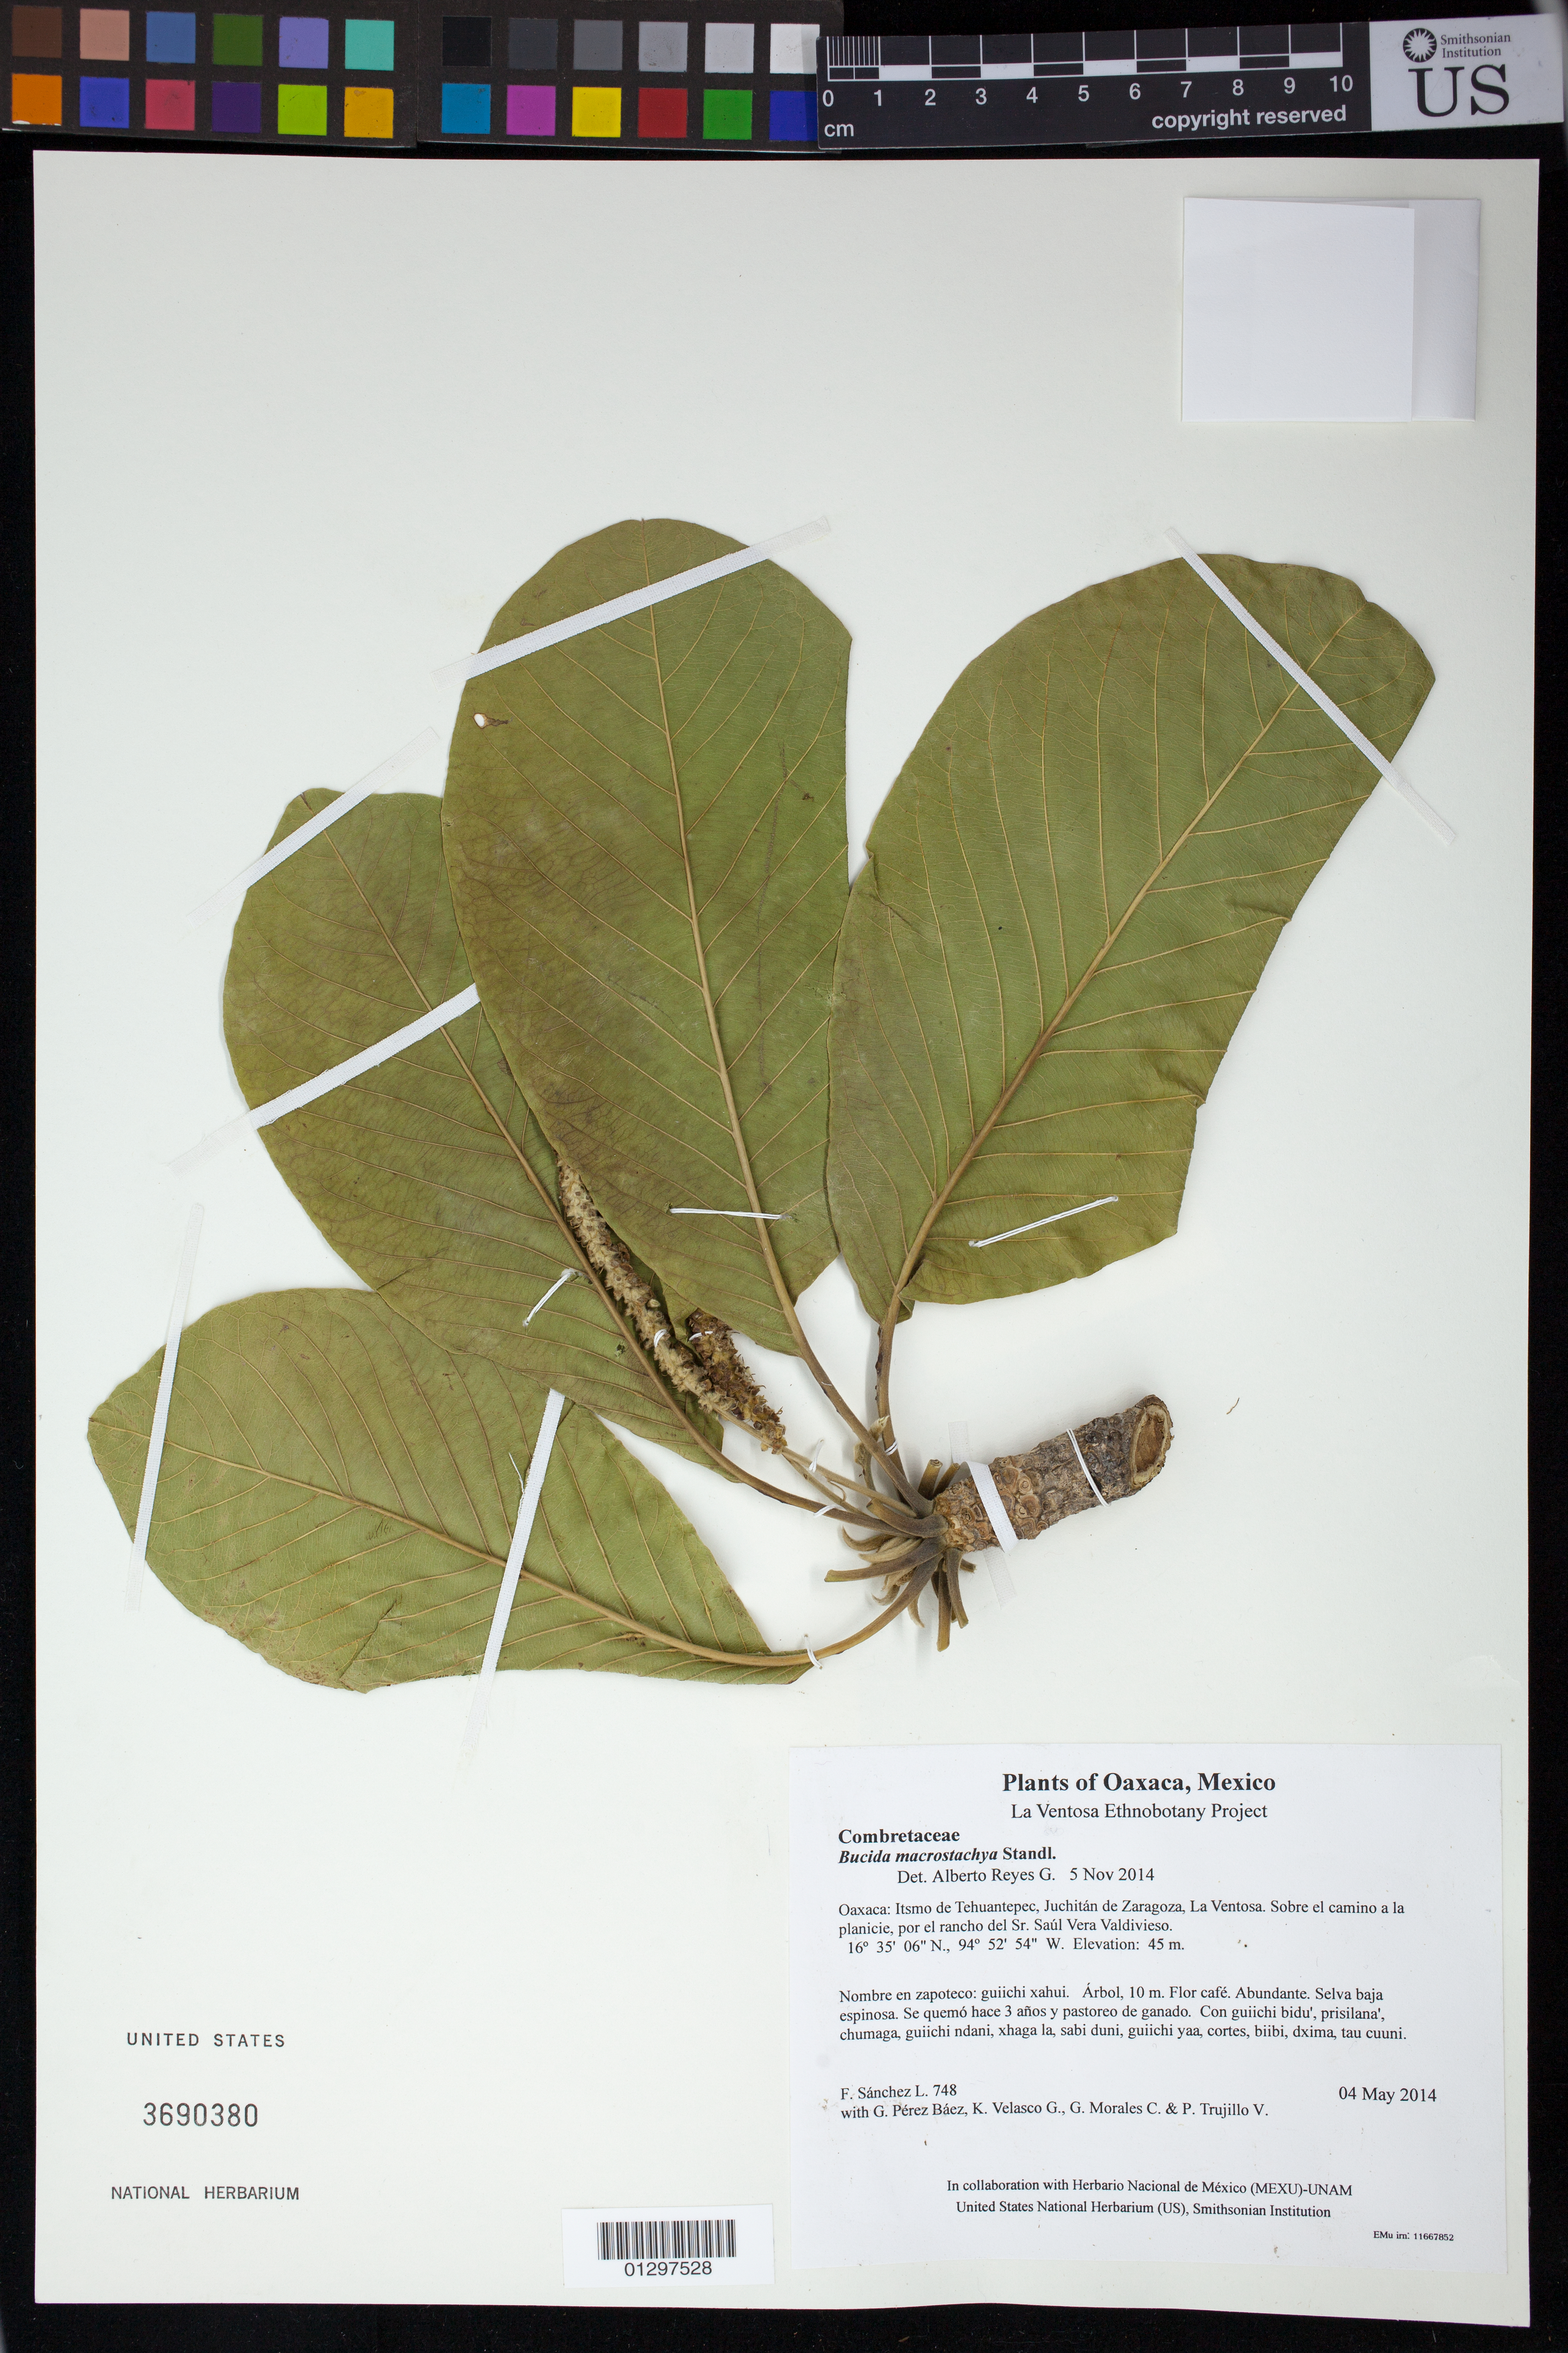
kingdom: Plantae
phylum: Tracheophyta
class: Magnoliopsida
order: Myrtales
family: Combretaceae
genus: Terminalia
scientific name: Terminalia macrostachya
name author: (Standl.) Alwan & Stace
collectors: F. Sánchez L., G. Pérez Báez, K. Velasco G., G. Morales C. & P. Trujillo V.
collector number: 748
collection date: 2014-05-04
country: Mexico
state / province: Oaxaca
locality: Itsmo de Tehuantepec, Juchitán de Zaragoza, La Ventosa. Sobre el camino a la planicie, por el rancho del Sr. Saúl Vera Valdivieso.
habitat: Selva baja espinosa. Se quemó hace 3 años y pastoreo de ganado.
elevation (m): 45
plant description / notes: JEBOT, MEXU, SERO, US; Yaga. 10 m. Guie' namuu. Stale.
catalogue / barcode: US 3690380